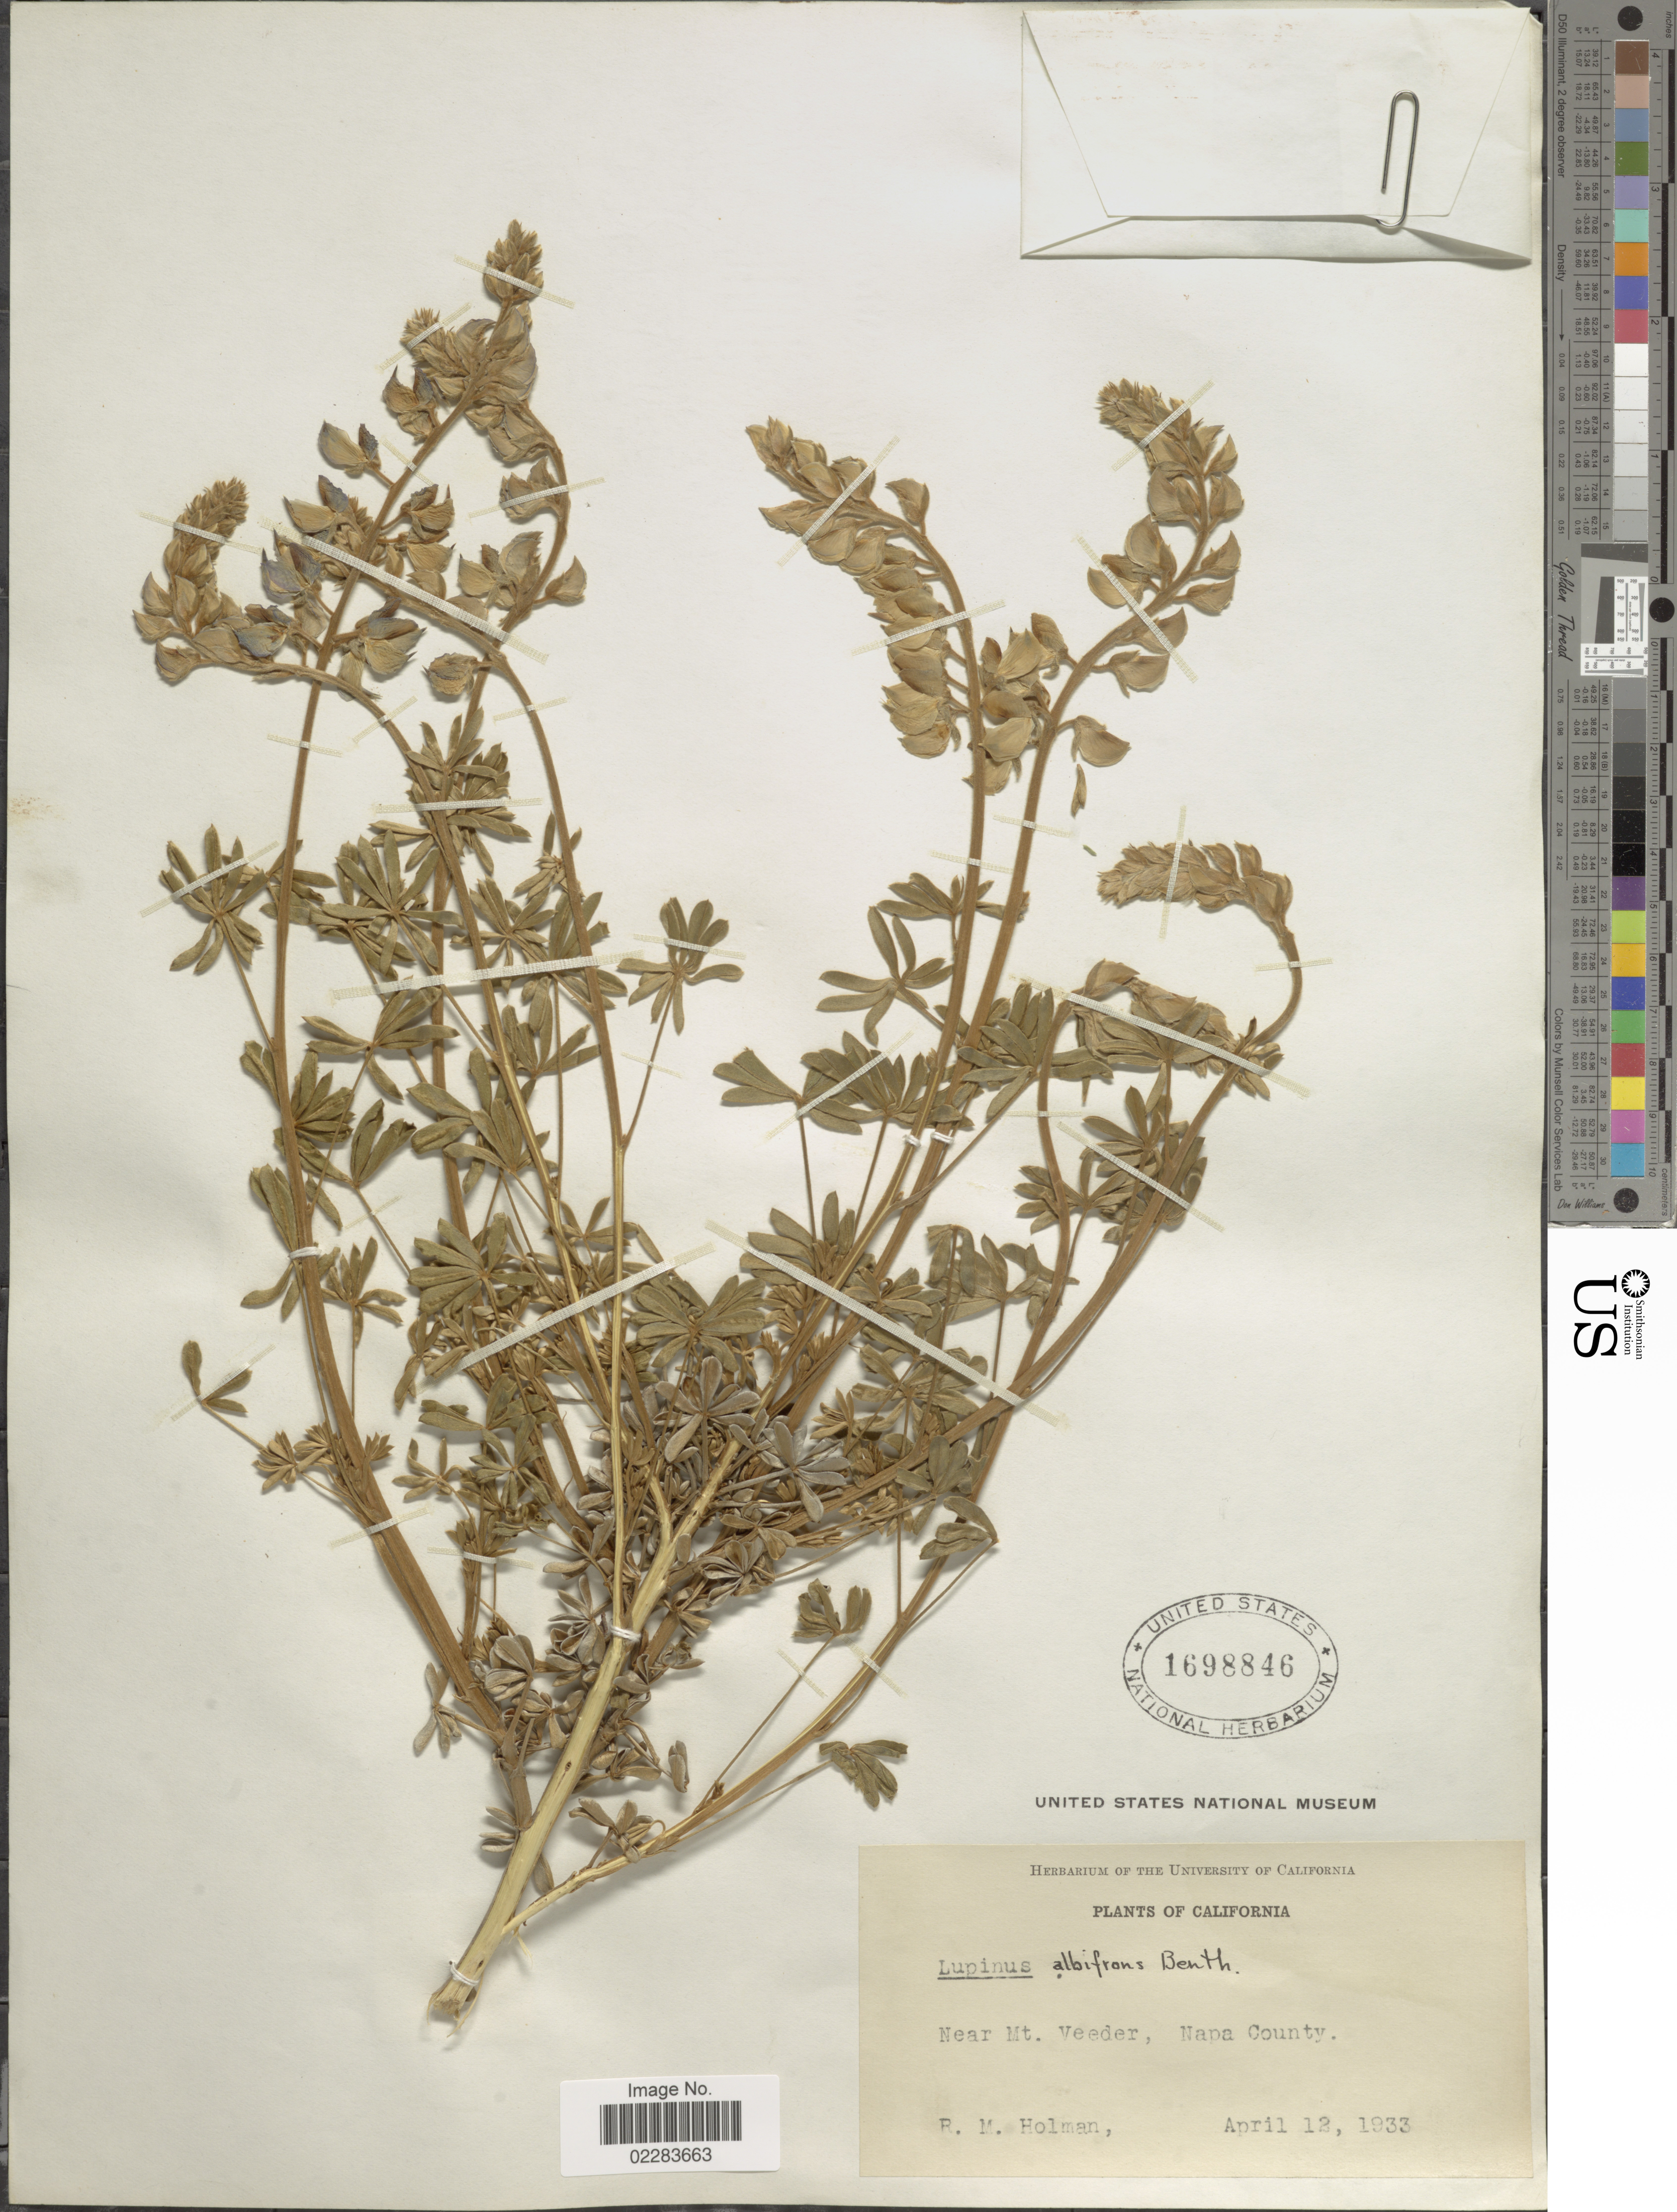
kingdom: Plantae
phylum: Tracheophyta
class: Magnoliopsida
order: Fabales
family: Fabaceae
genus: Lupinus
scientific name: Lupinus albifrons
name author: Benth.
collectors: R. Holman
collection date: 1933-04-12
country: United States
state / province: California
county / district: Napa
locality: Near Mt. Veeder, Napa County.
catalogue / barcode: US 1698846